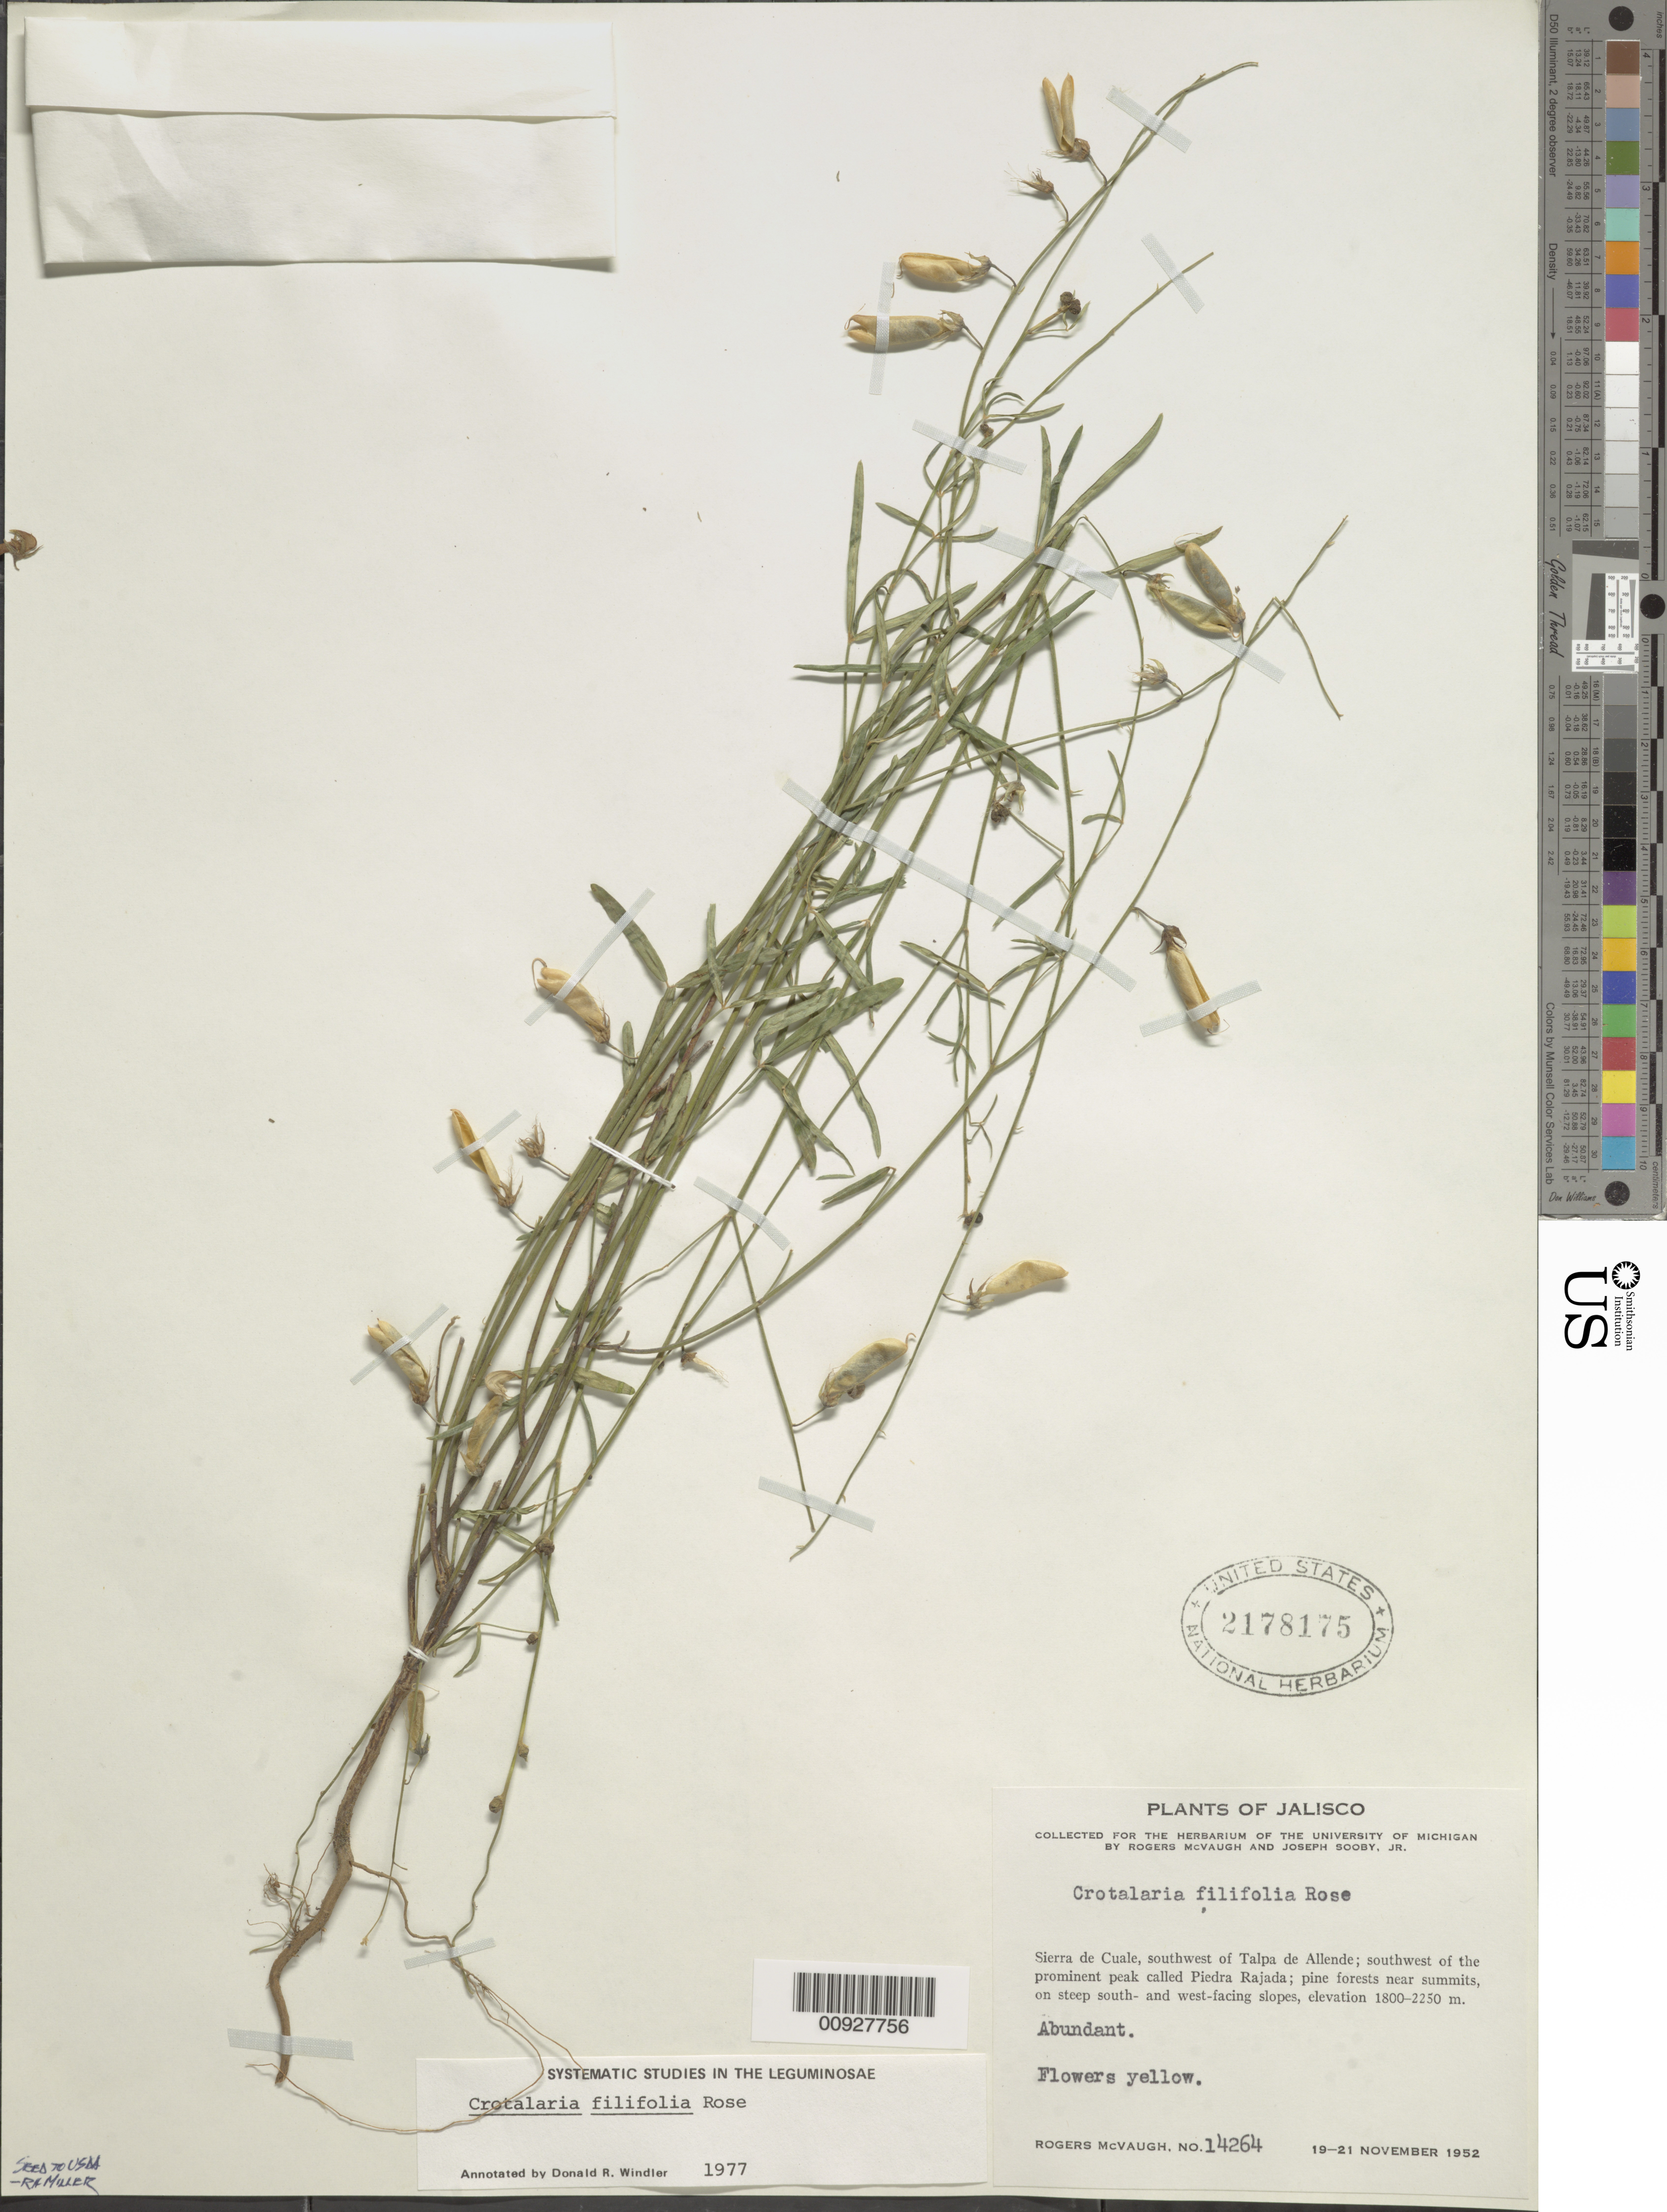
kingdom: Plantae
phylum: Tracheophyta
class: Magnoliopsida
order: Fabales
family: Fabaceae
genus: Crotalaria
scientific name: Crotalaria filifolia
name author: Rose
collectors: R. McVaugh & J. Sooby Jr.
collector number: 14264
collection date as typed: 19 Nov 1952 to 21 Nov 1952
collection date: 1952-11-19/1952-11-21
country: Mexico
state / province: Jalisco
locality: Sierra de Cuale, southwest of Talpa de Allende; southwest of the prominent peak called Piedra Rajada.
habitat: Pine forest near summits, on steep south - and west- facing slopes.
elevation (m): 2250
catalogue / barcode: US 2178175